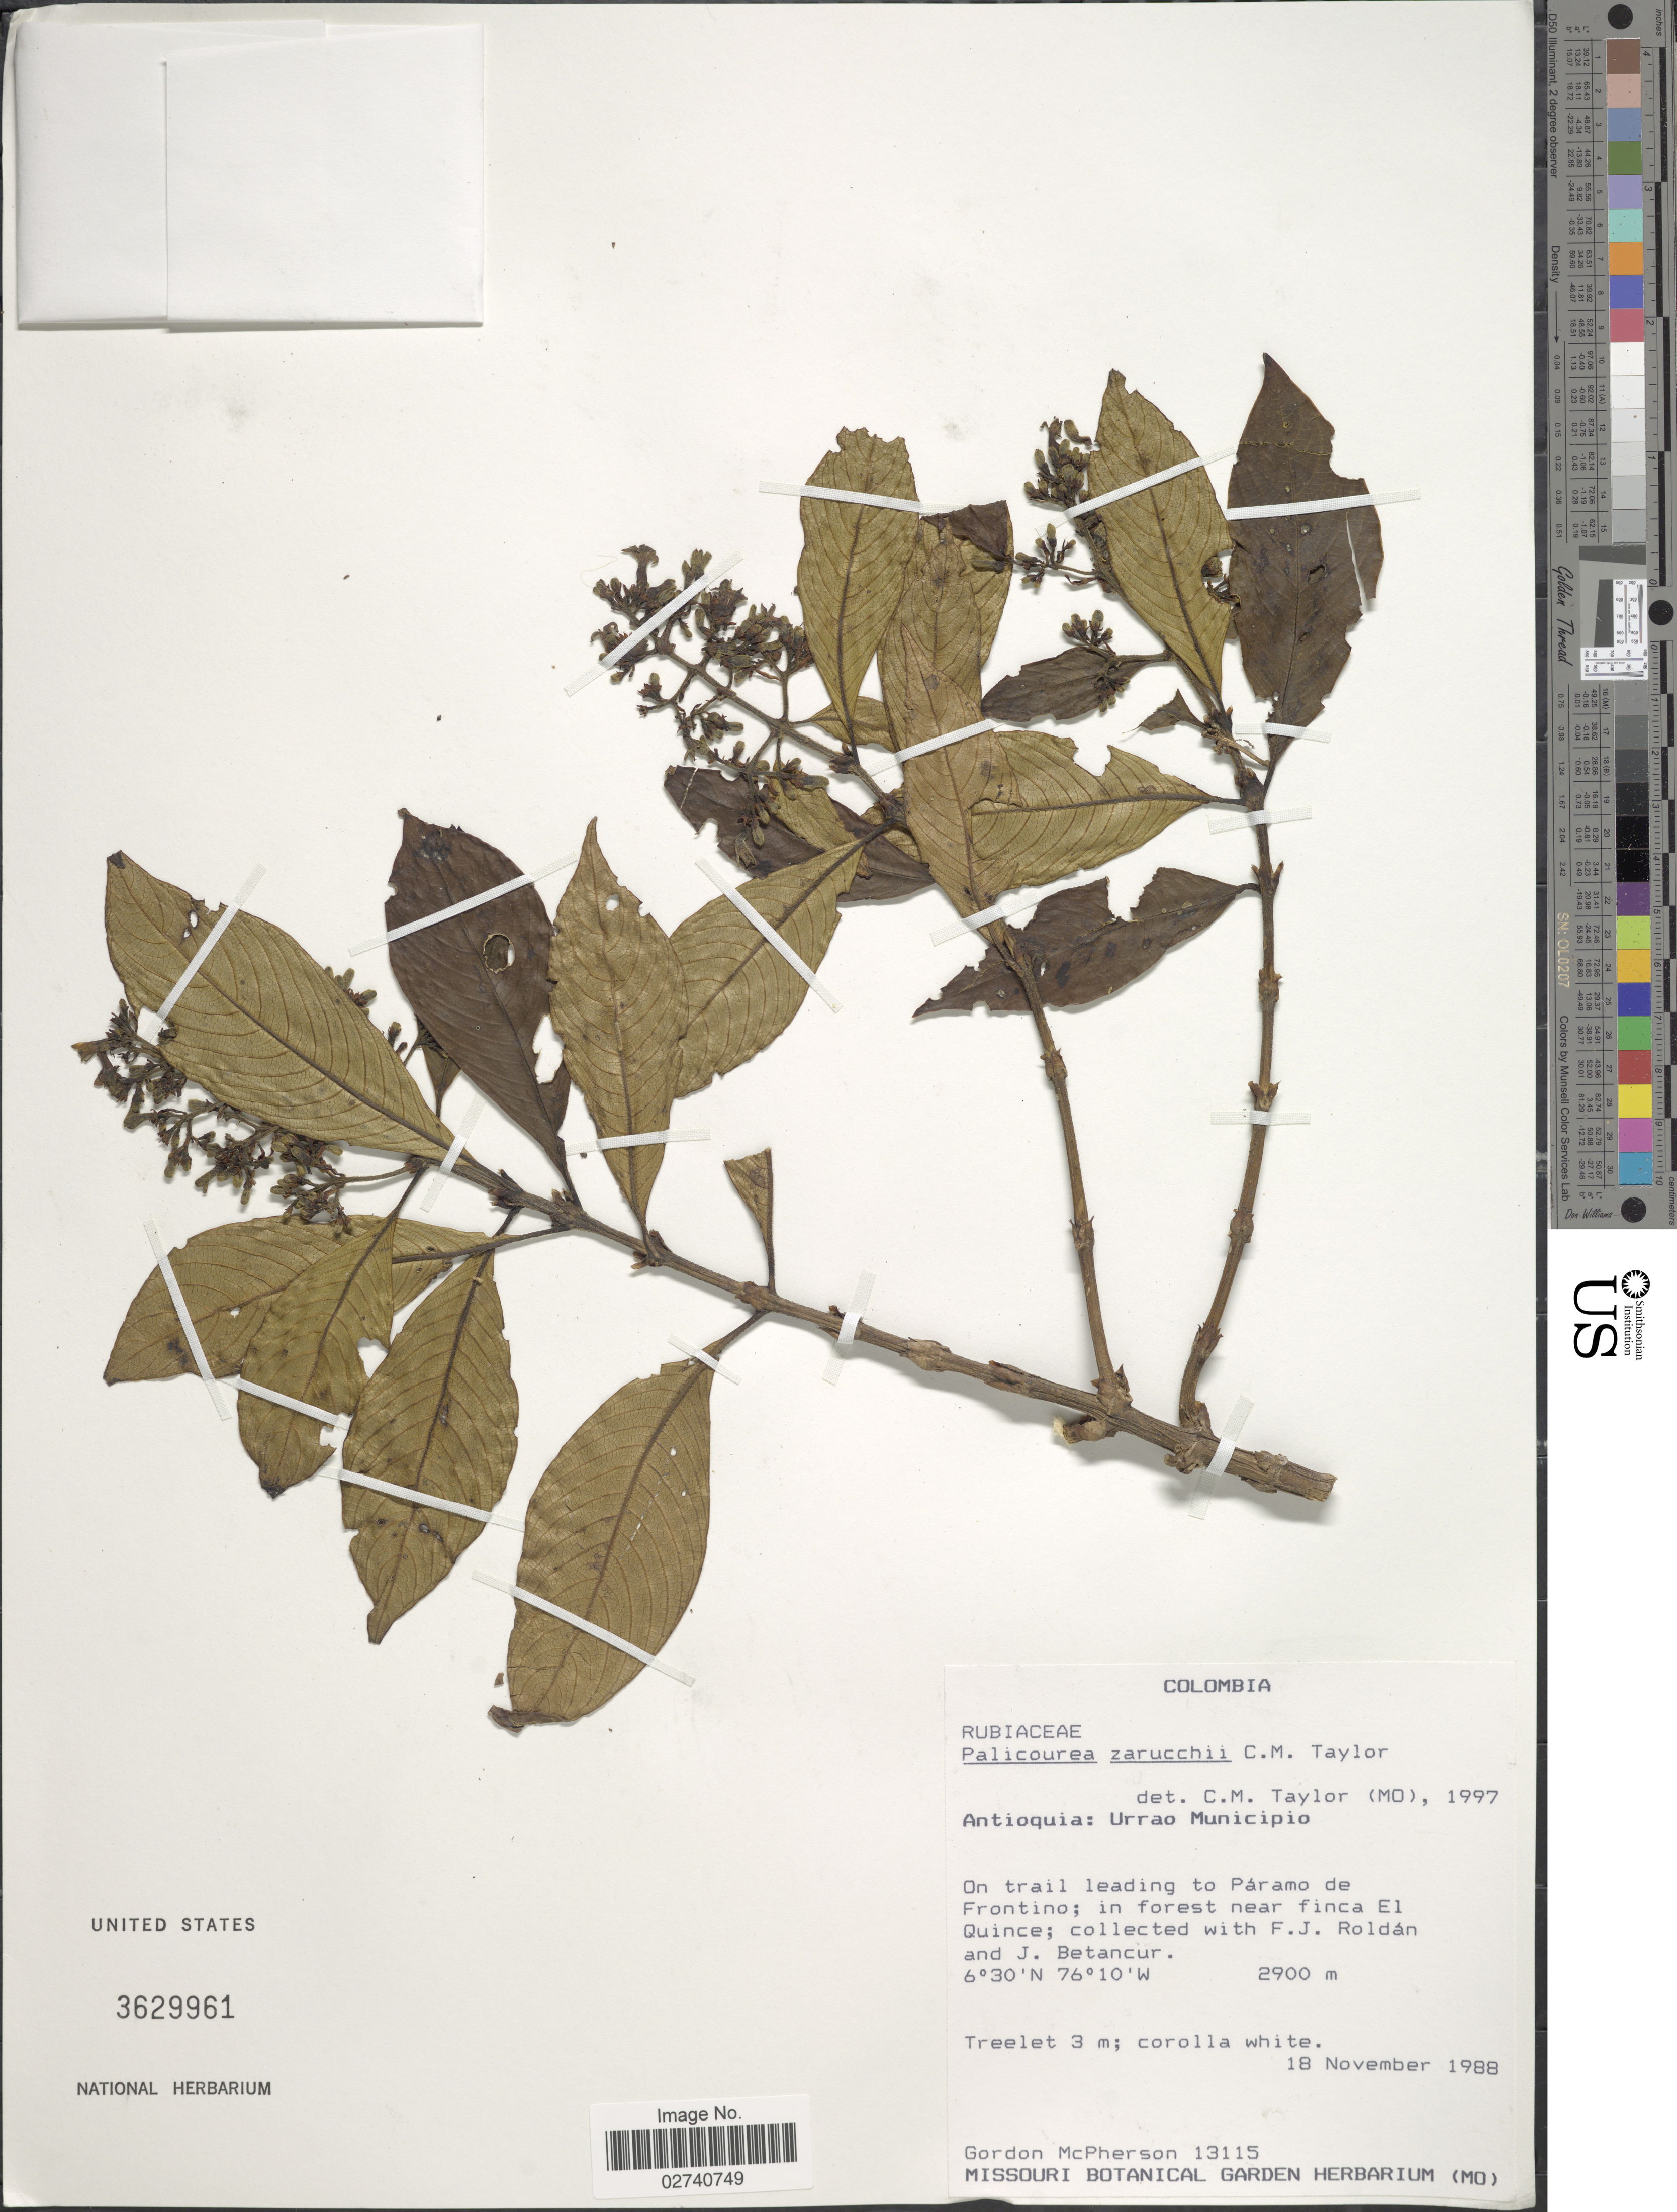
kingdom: Plantae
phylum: Tracheophyta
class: Magnoliopsida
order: Gentianales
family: Rubiaceae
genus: Palicourea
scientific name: Palicourea zarucchii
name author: C.M. Taylor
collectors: G. McPherson, F. J. Roldán & J. Betancur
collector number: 13115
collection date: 1988-11-18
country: Colombia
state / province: Antioquia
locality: Urrao Municipio. On trail leading to Paramo de Frontino; in forest near finca El Quince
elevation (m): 2900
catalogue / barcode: US 3629961